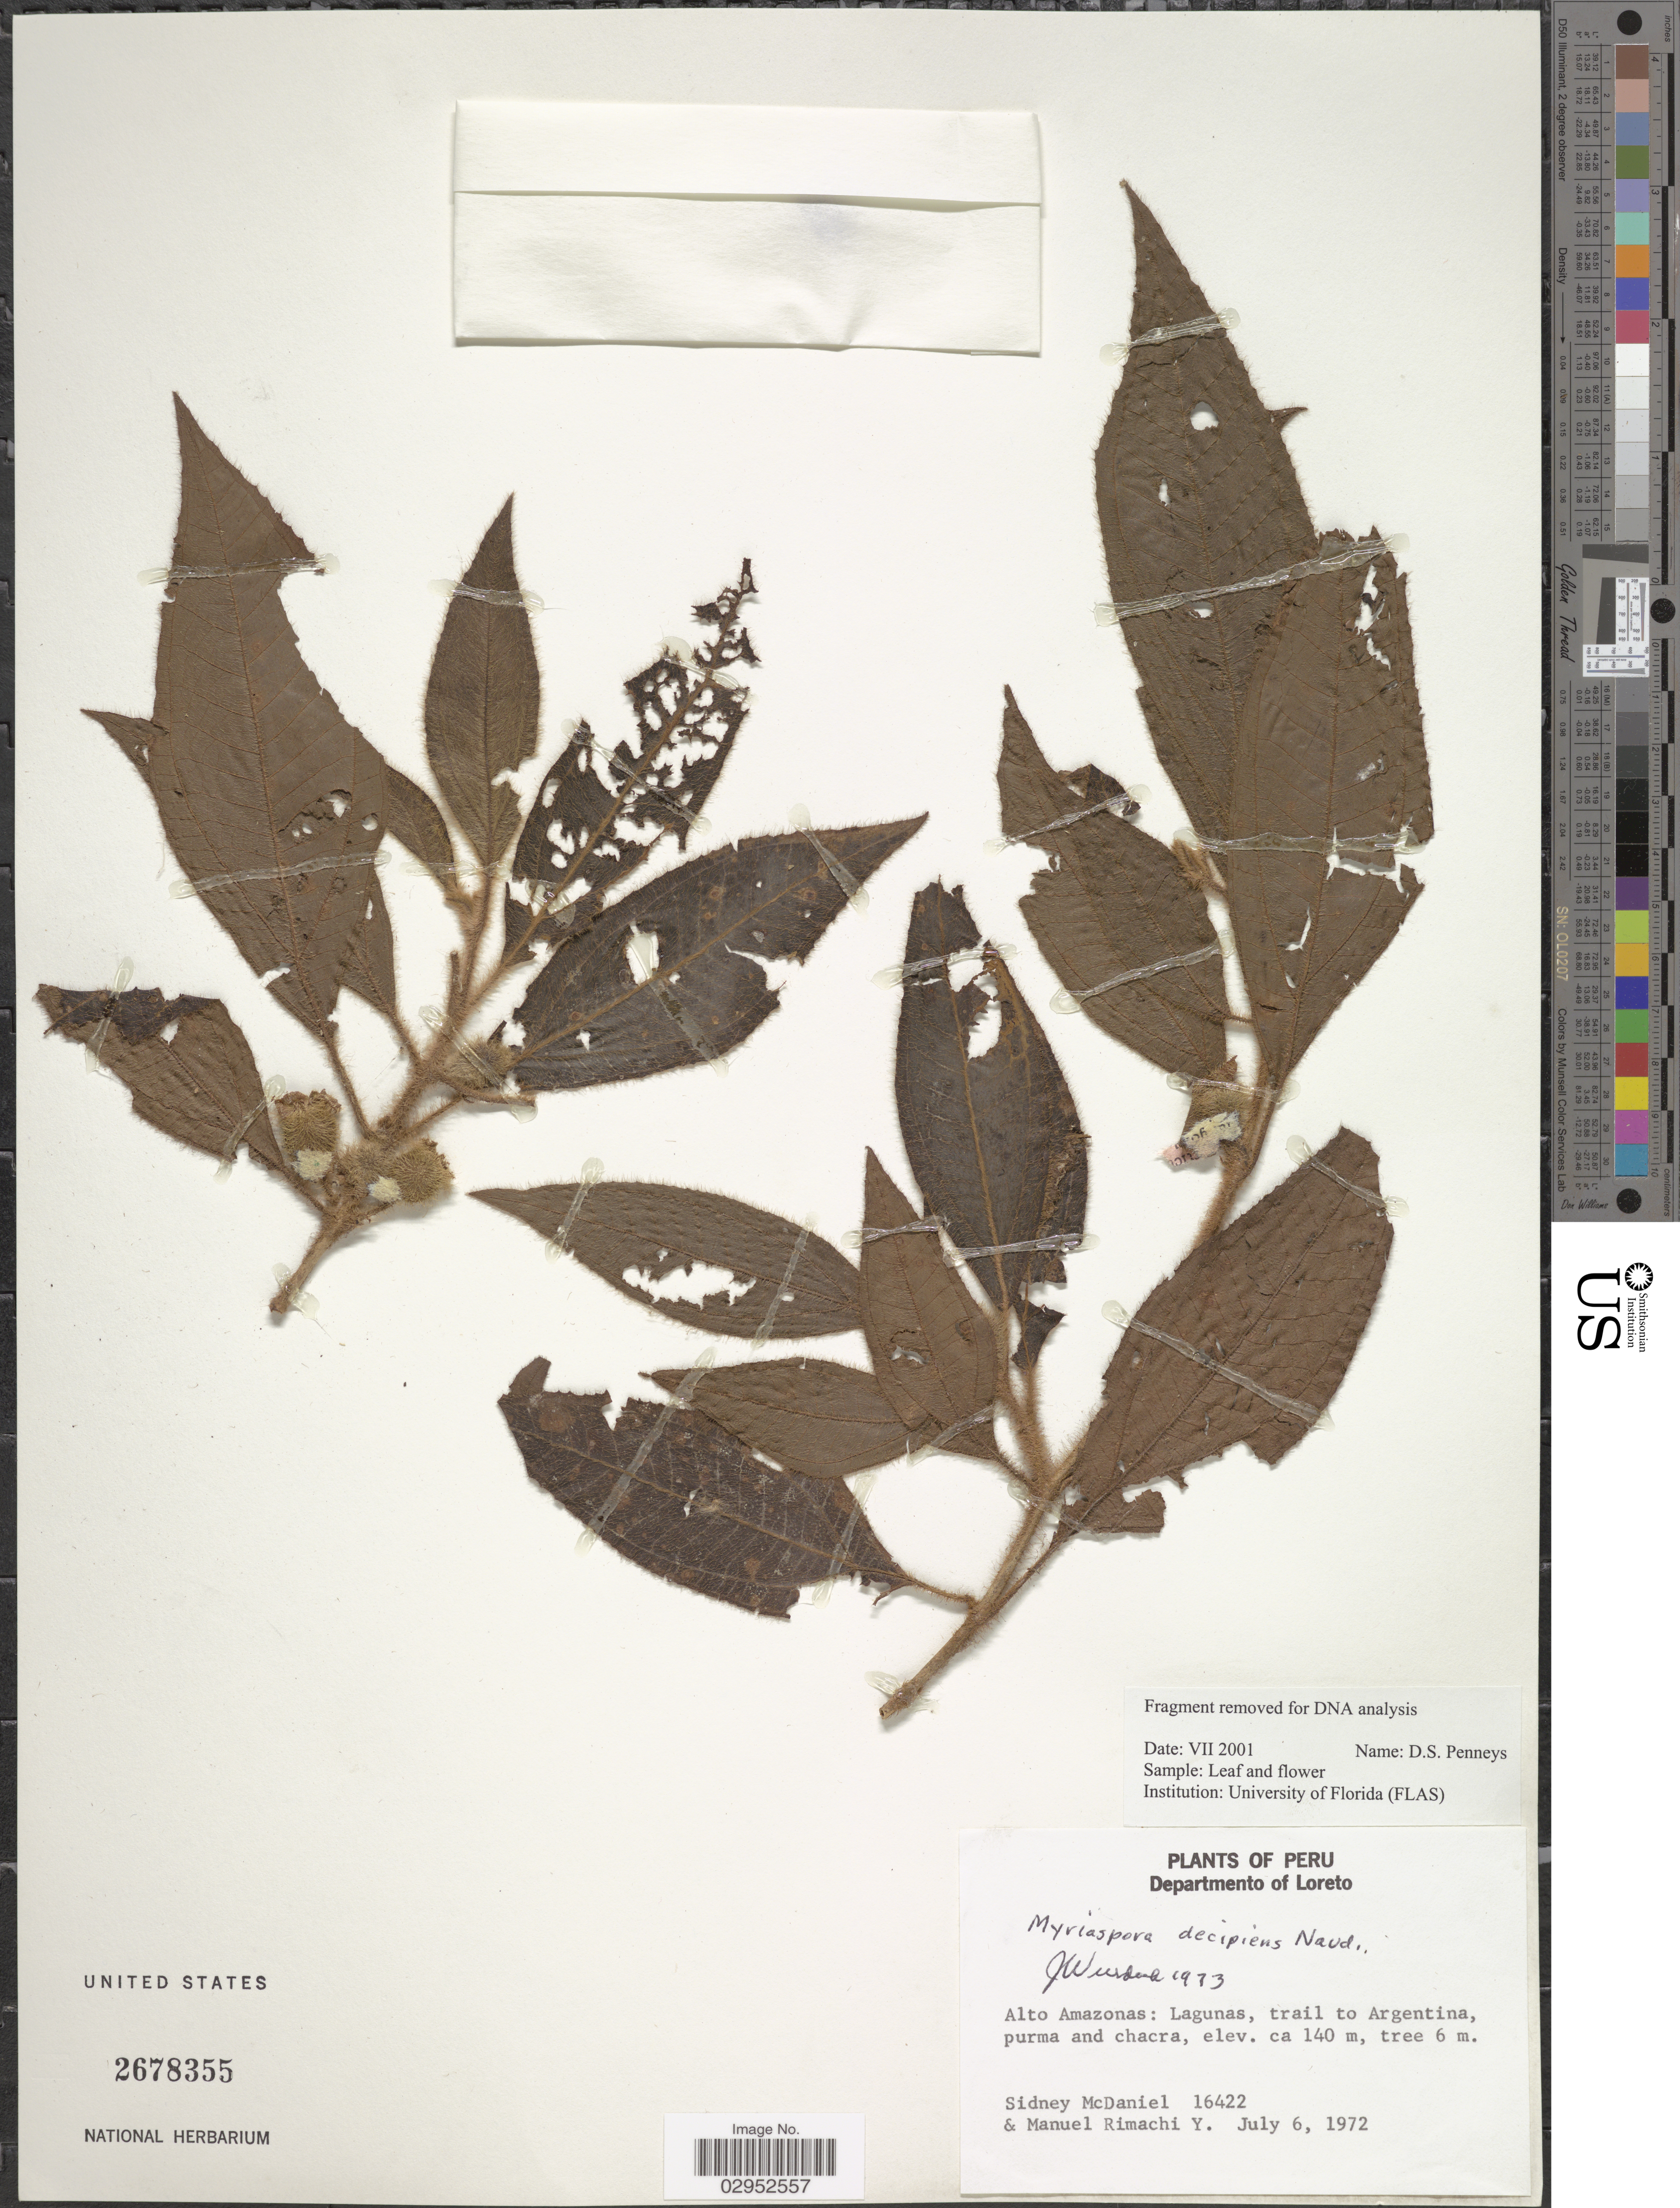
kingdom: Plantae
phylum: Tracheophyta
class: Magnoliopsida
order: Myrtales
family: Melastomataceae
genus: Bellucia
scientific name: Bellucia egensis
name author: (DC.) Penneys et al.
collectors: S. McDaniel & M. Rimachi Y.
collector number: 16422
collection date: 1972-07-06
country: Peru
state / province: Loreto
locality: Departmento of Loreto, Alto Amazonas: Lagunas, trail to Argentina.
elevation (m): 140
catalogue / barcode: US 2678355